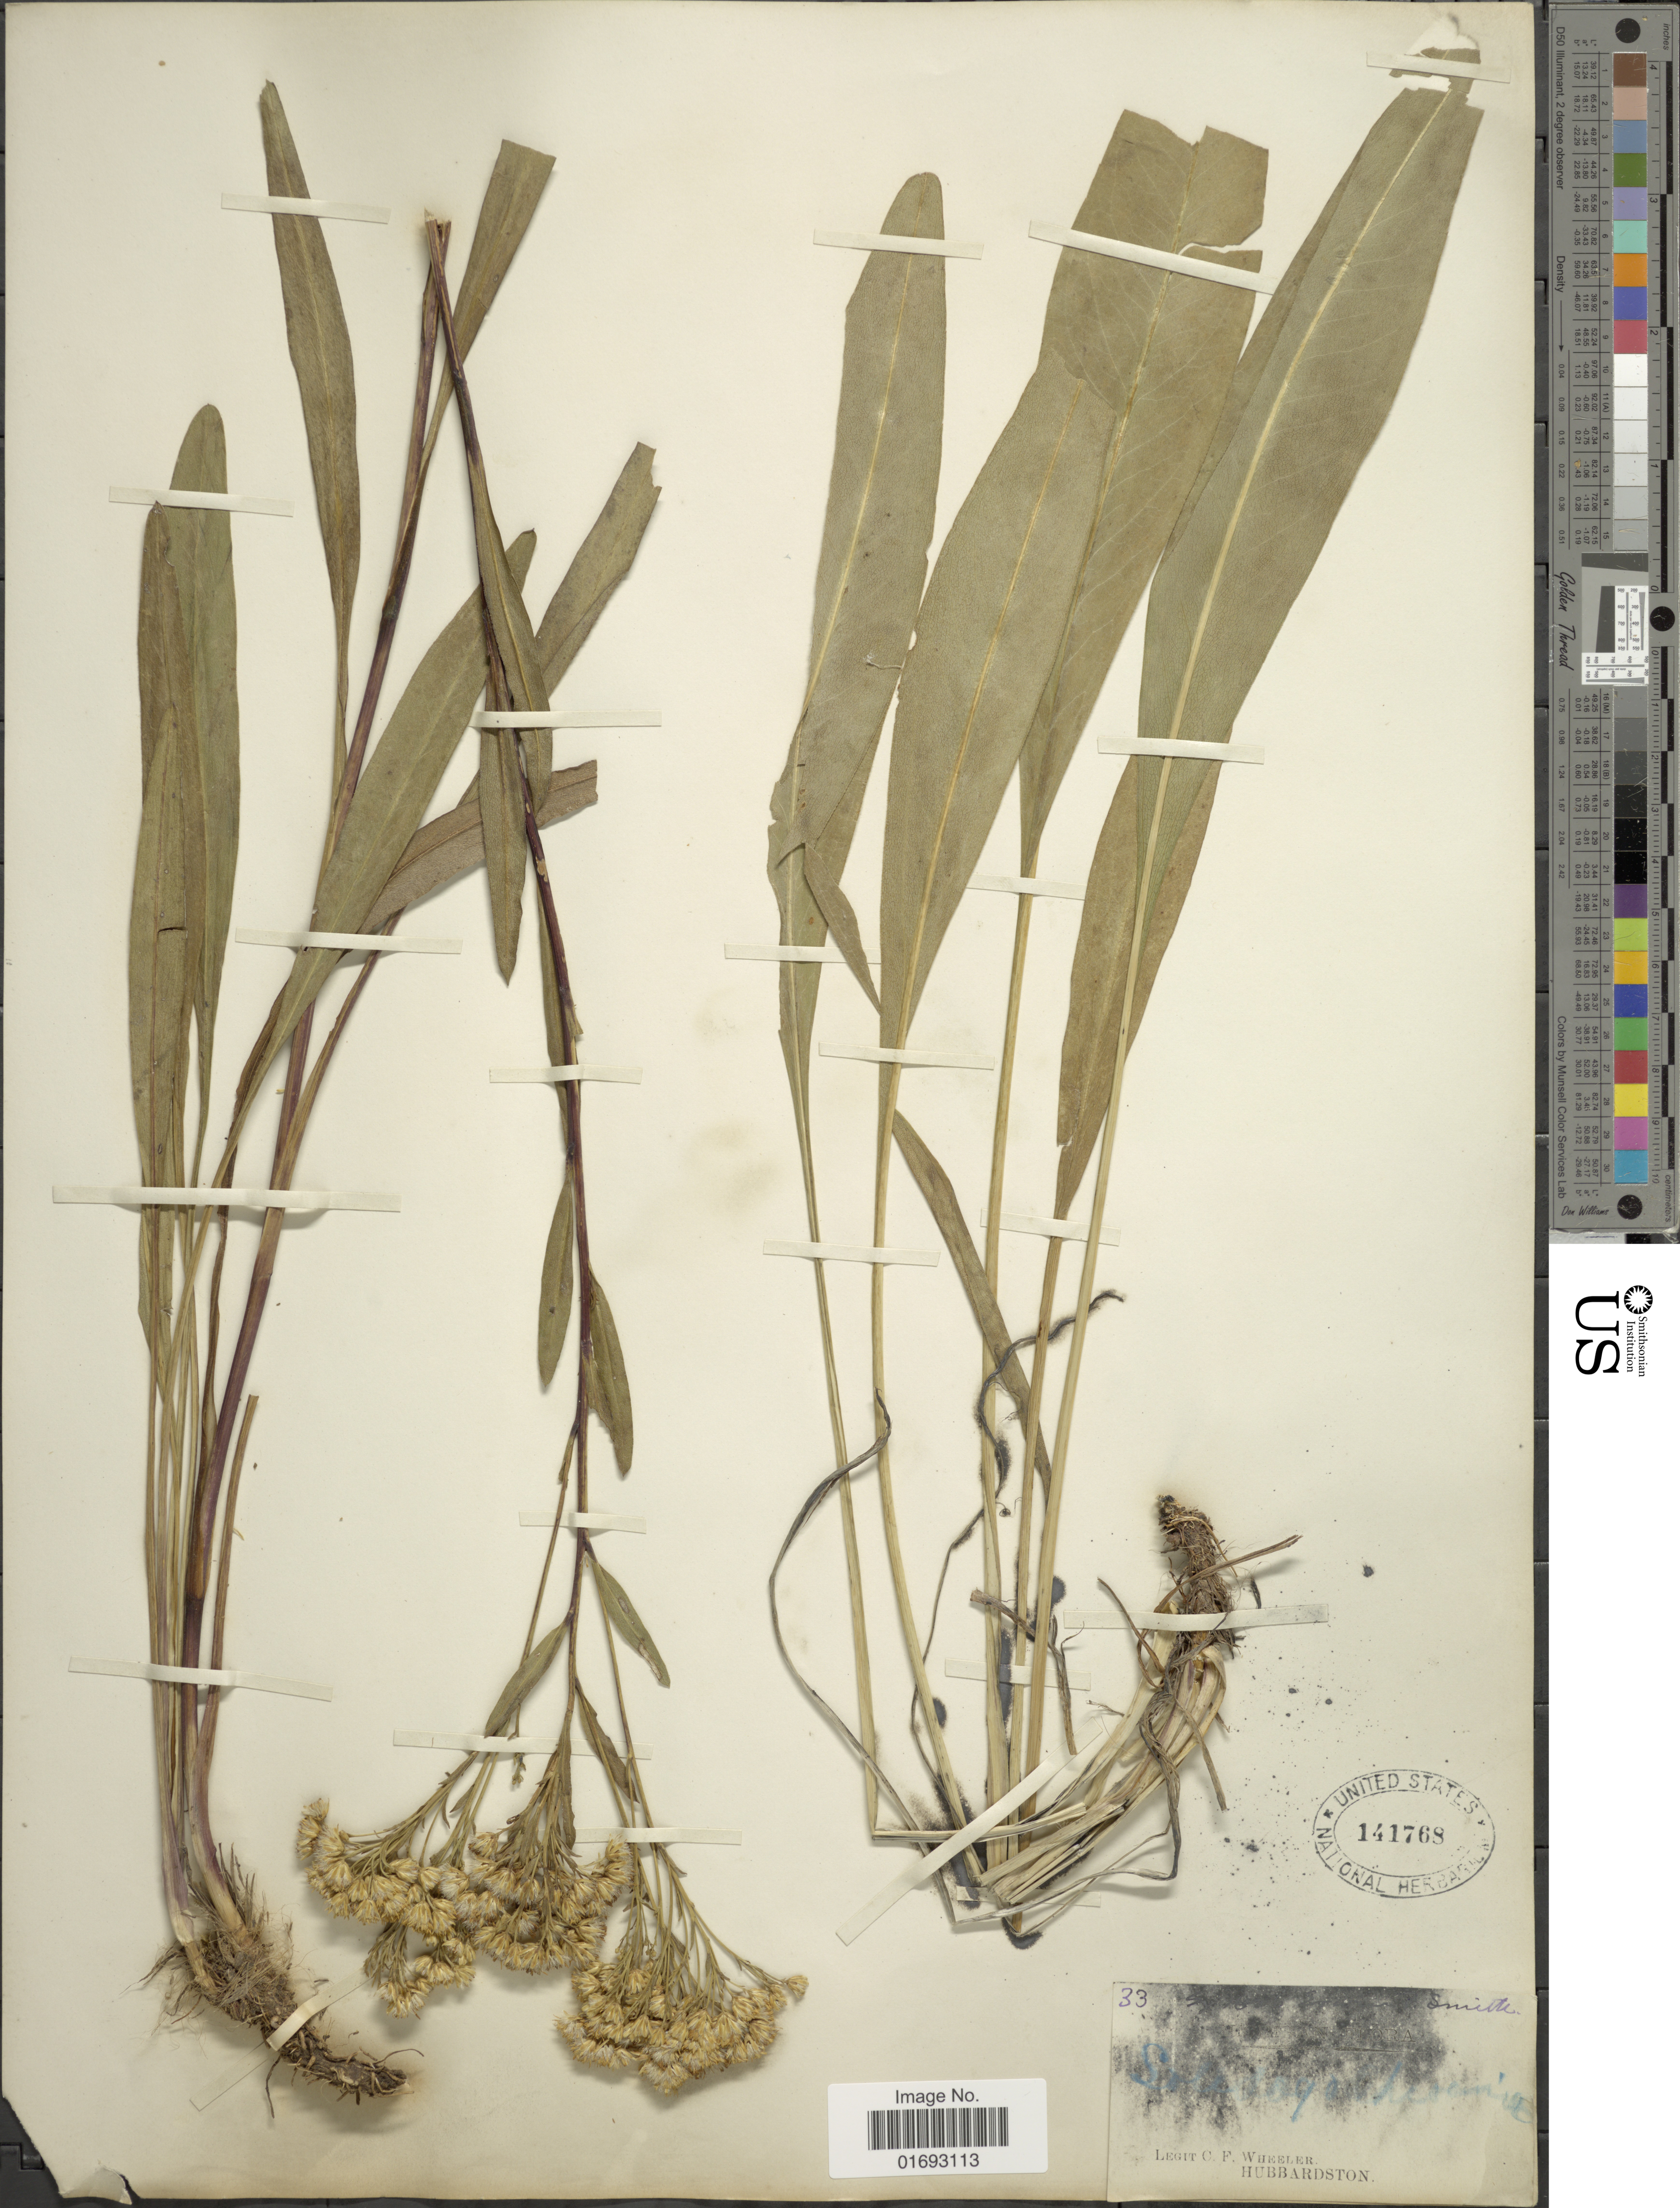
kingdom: Plantae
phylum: Tracheophyta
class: Magnoliopsida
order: Asterales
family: Asteraceae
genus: Oligoneuron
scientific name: Oligoneuron ohioense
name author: (Riddell) G.N. Jones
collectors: C. Wheeler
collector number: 33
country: United States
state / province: Michigan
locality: Hubbardston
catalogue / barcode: US 141768